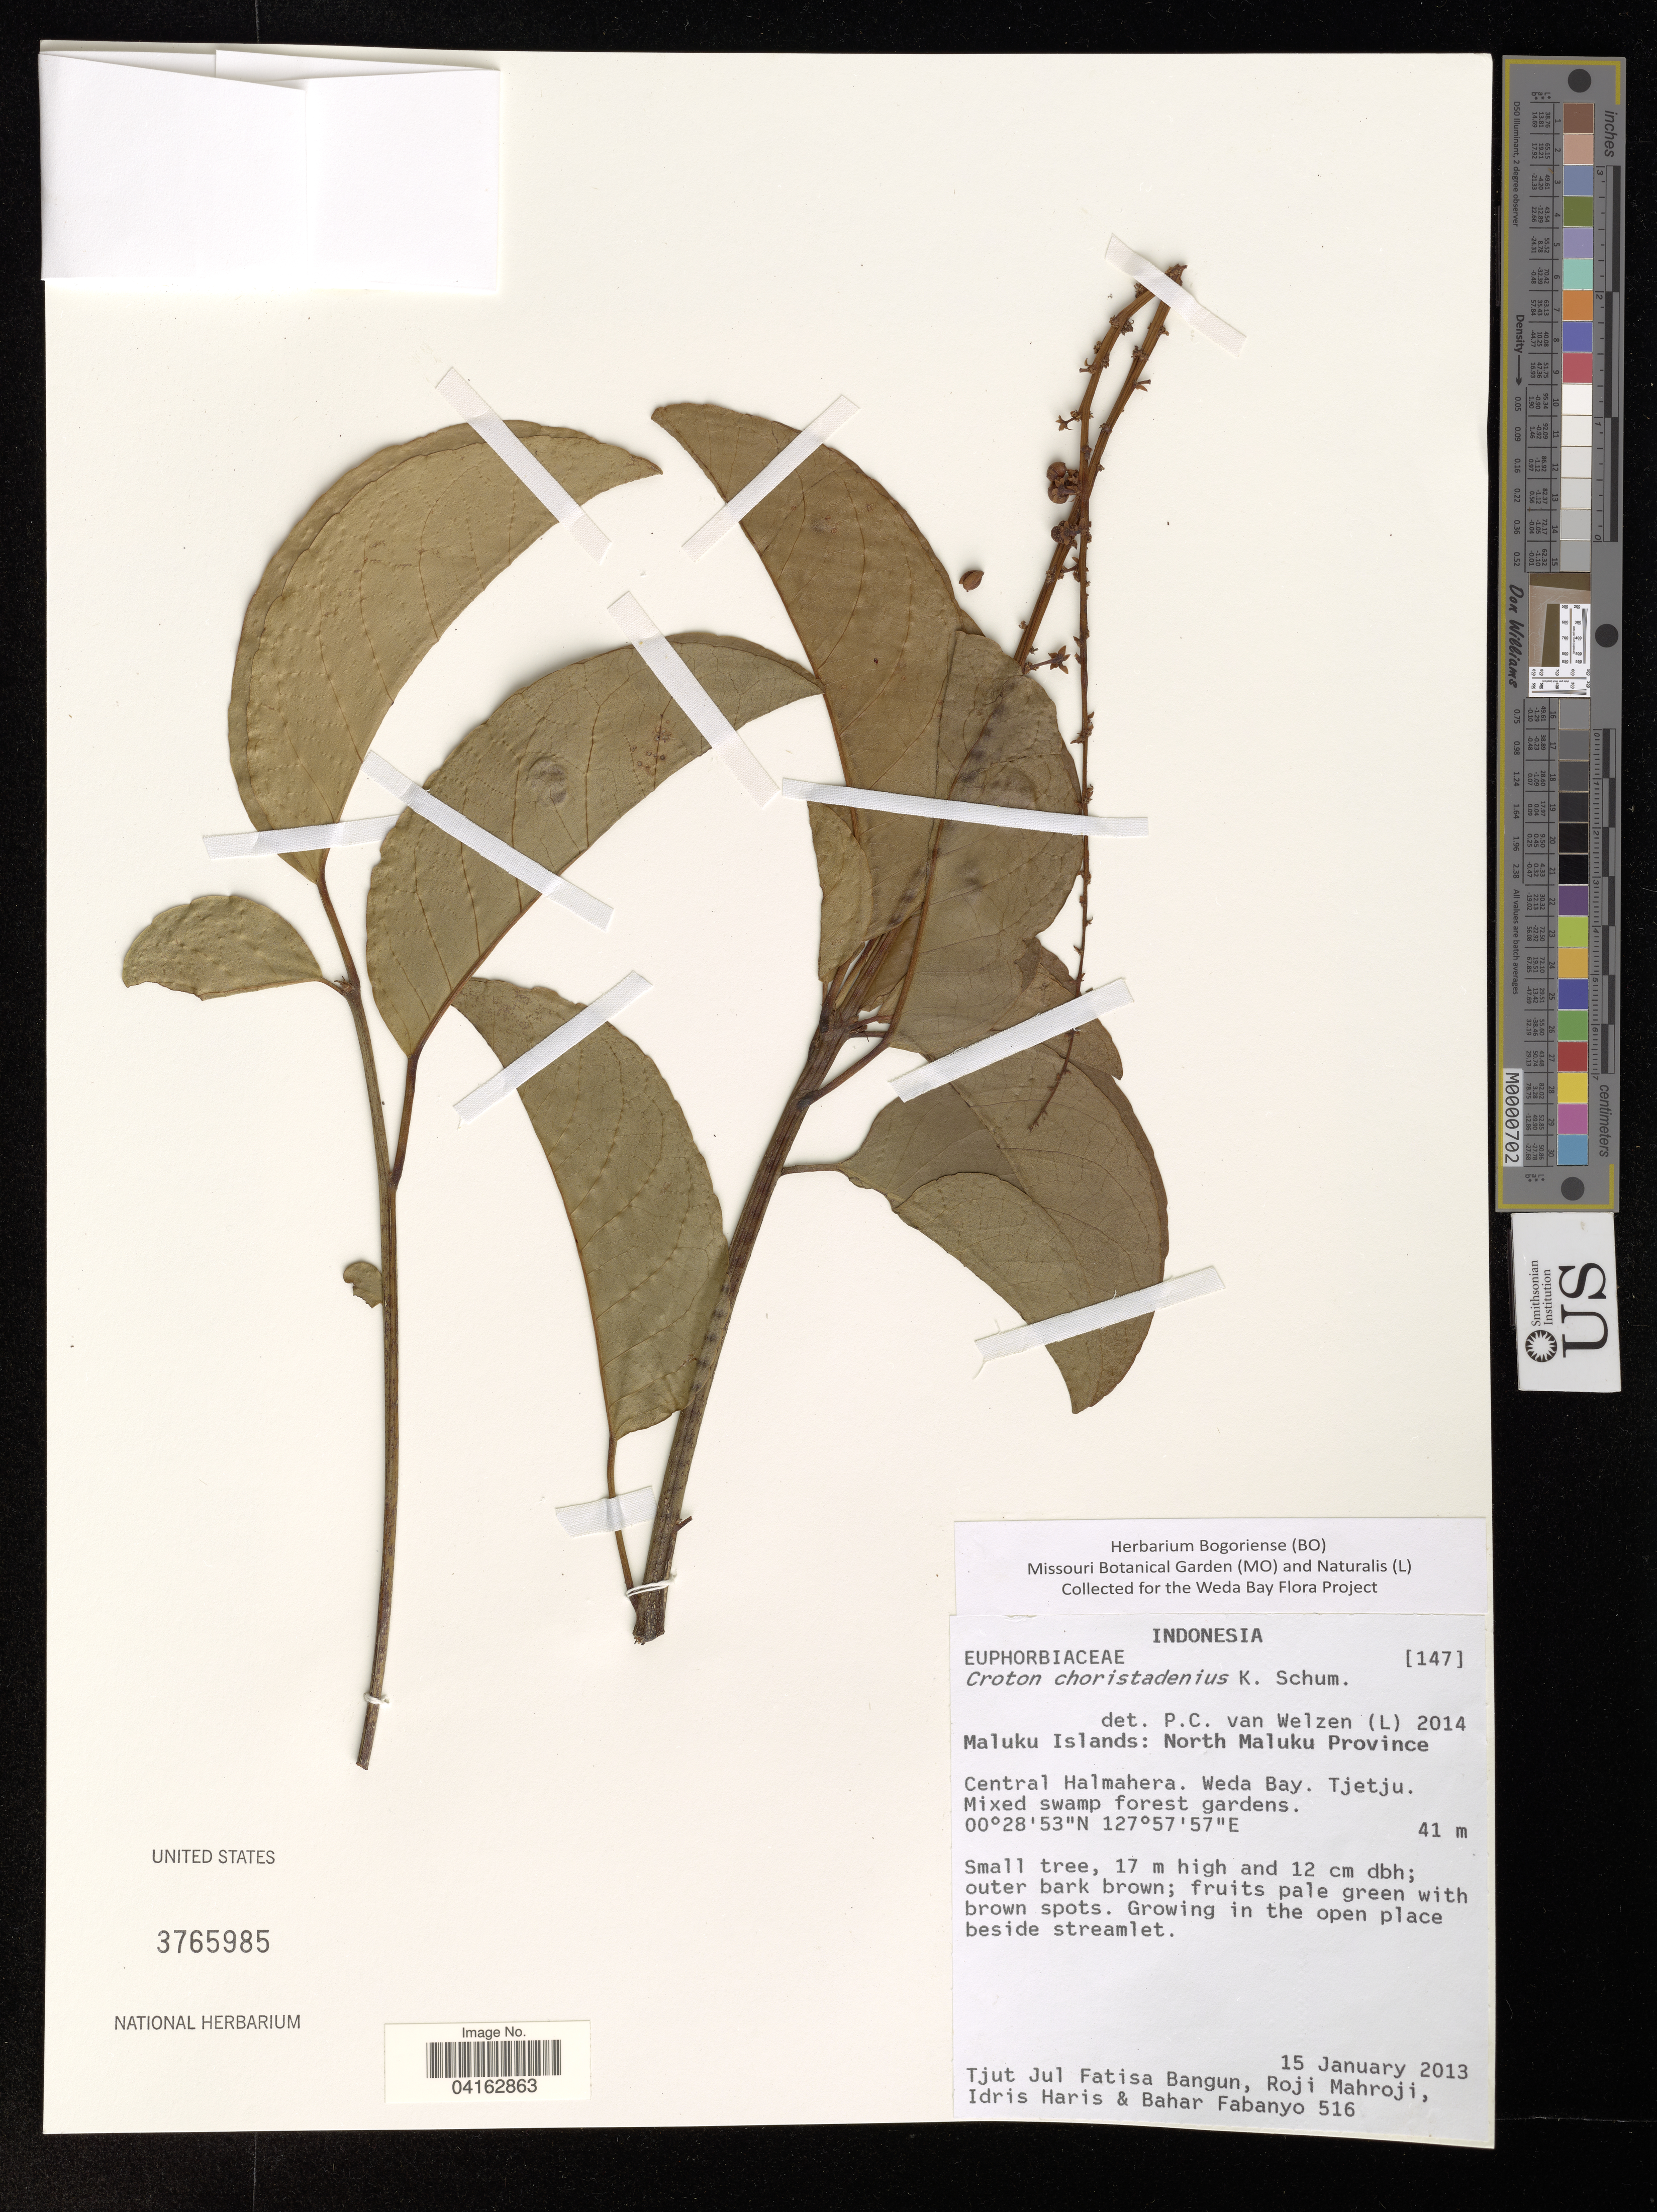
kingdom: Plantae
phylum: Tracheophyta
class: Magnoliopsida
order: Malpighiales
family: Euphorbiaceae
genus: Croton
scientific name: Croton choristadenius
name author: K. Schum.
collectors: T. Bangun, R. Mahroji, I. Haris & B. Fabanyo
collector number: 516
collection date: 2013-01-15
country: Indonesia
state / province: Maluku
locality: Maluku Islands: North Maluku Province. Central Halmahera. Weda Bay. Tjetju.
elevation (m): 41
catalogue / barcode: US 3765985